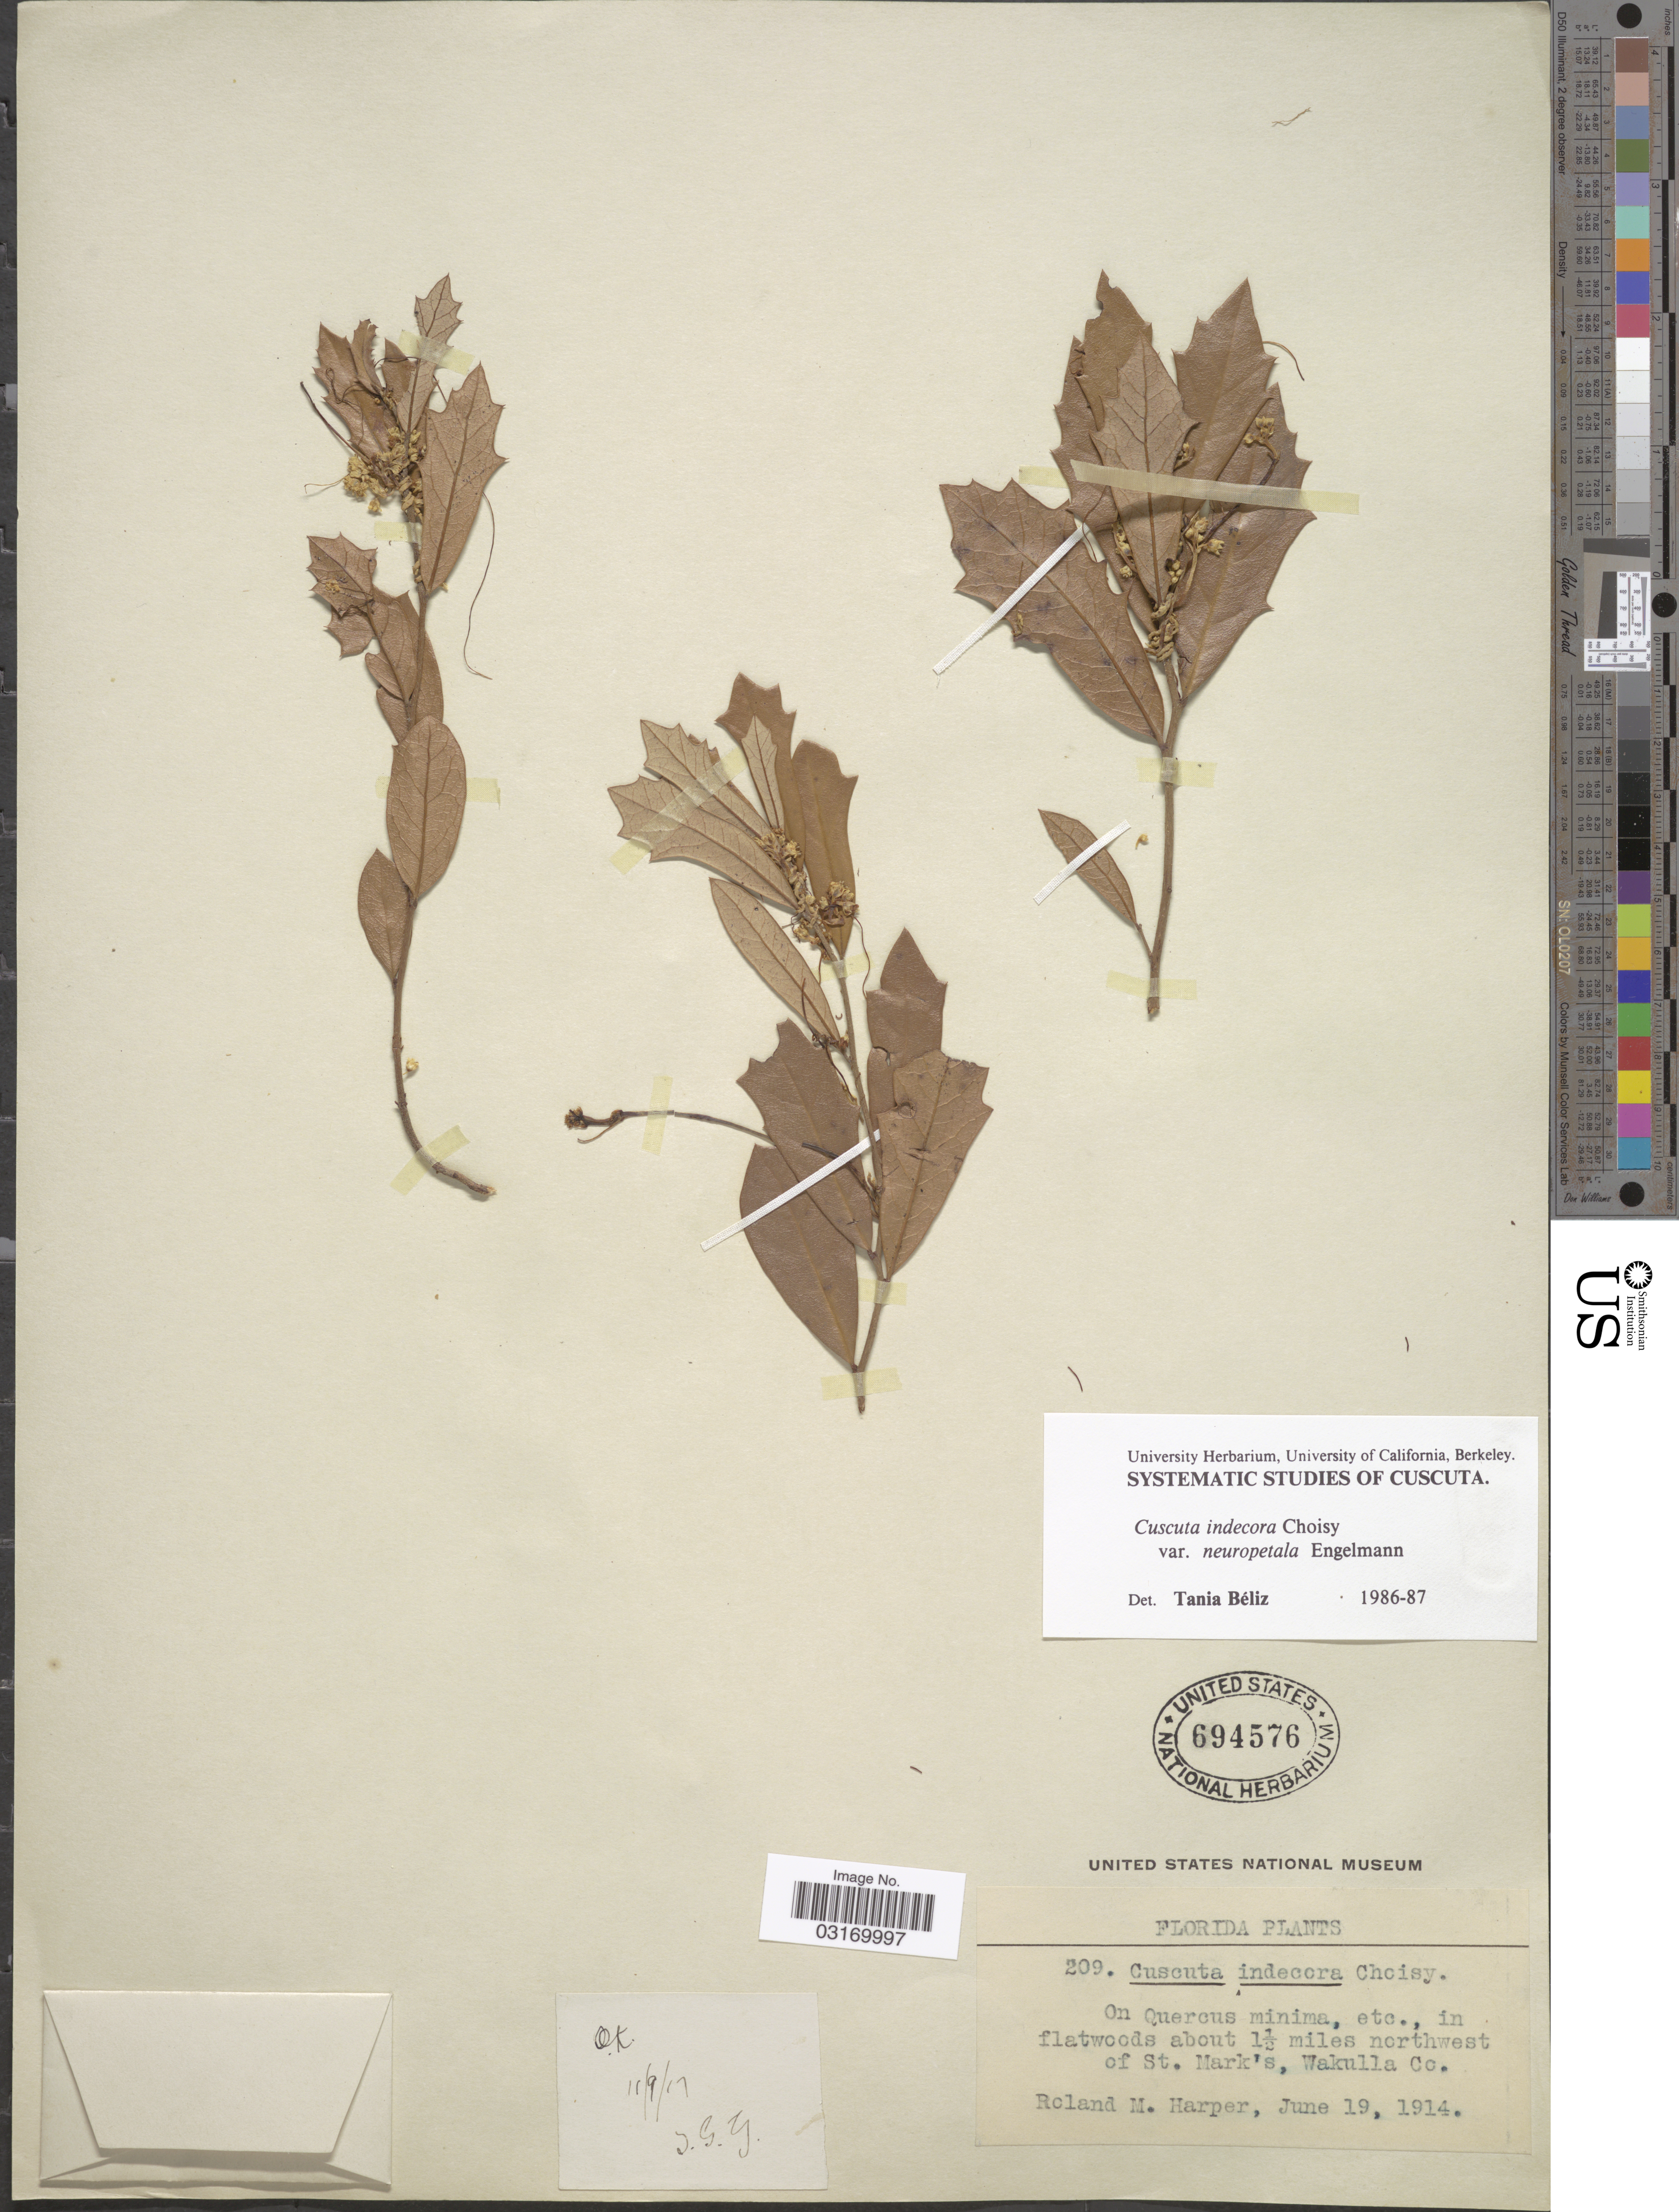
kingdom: Plantae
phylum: Tracheophyta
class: Magnoliopsida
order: Solanales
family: Convolvulaceae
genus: Cuscuta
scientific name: Cuscuta indecora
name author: Choisy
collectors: R. M. Harper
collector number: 209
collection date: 1914-06-19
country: United States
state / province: Florida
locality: In flatwoods about 1½ miles northwest of St. Mark's, Wakulla Co.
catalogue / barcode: US 694576